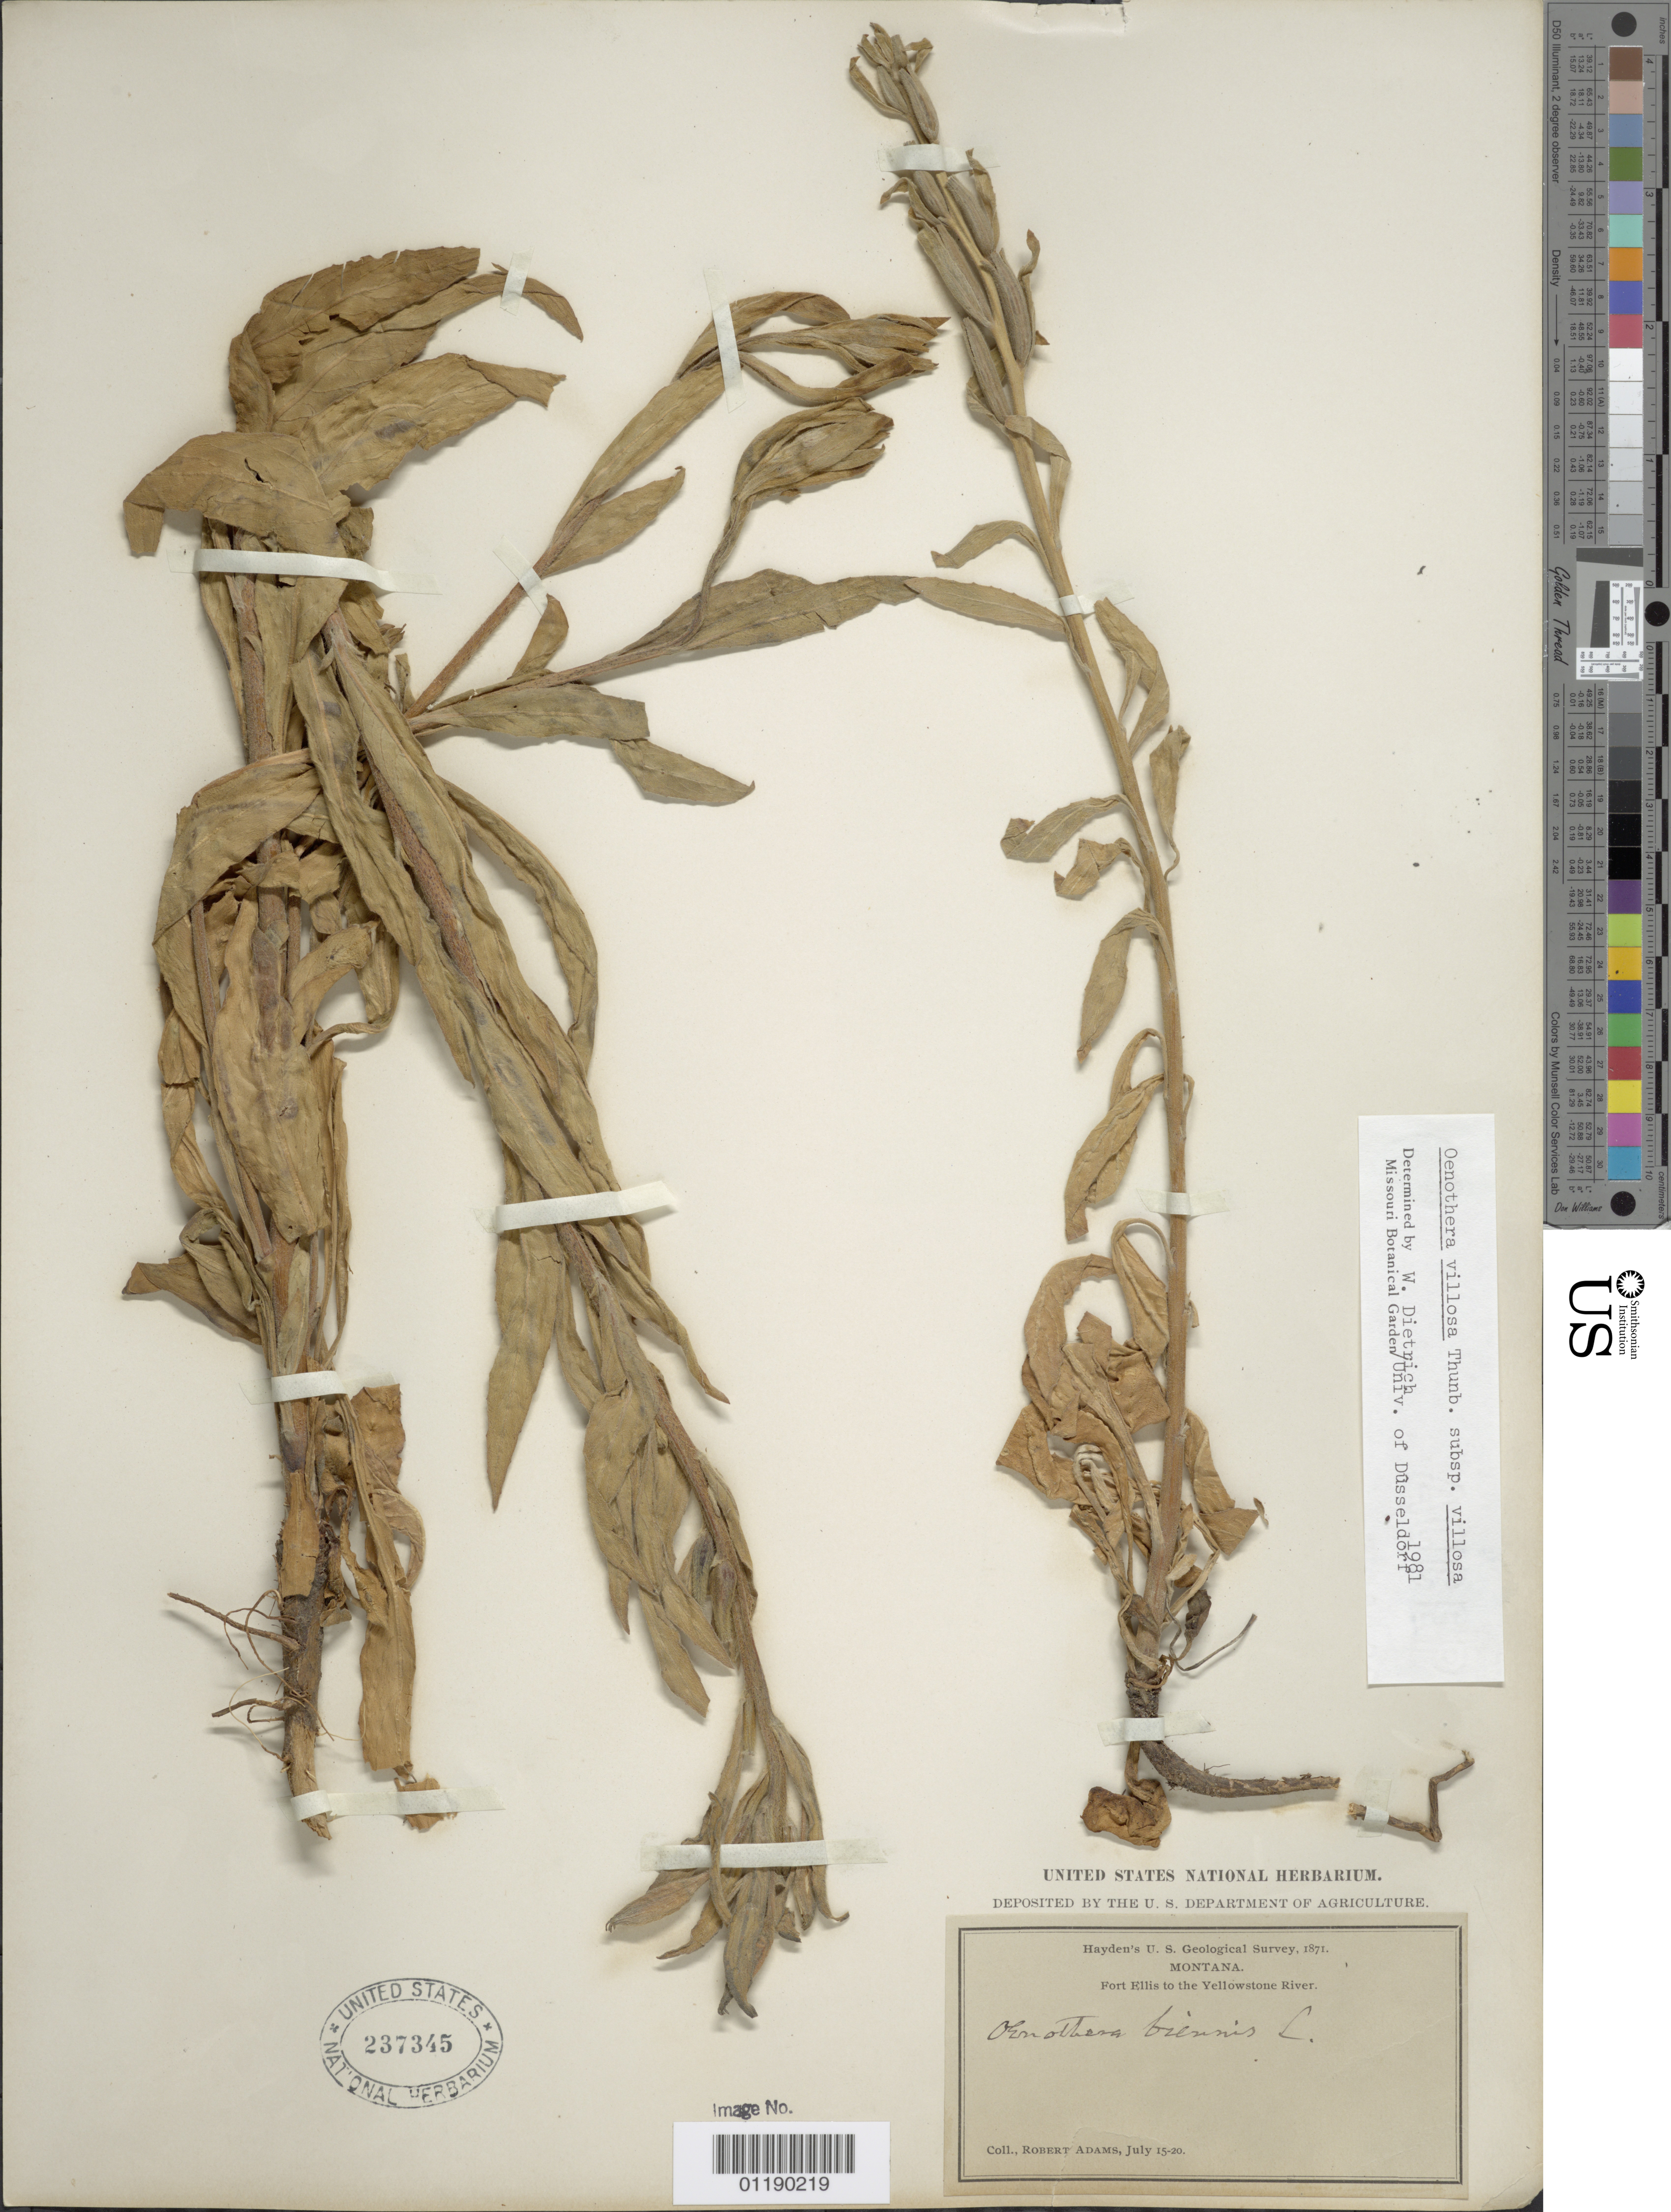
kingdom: Plantae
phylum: Tracheophyta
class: Magnoliopsida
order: Myrtales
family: Onagraceae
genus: Oenothera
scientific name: Oenothera villosa subsp. villosa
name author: Thunb.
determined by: Dietrich, W.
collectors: R. Adams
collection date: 1871-07-15/1871-07-20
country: United States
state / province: Montana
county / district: Gallatin / Park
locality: Fort Ellis to the Yellowstone River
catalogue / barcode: US 237345